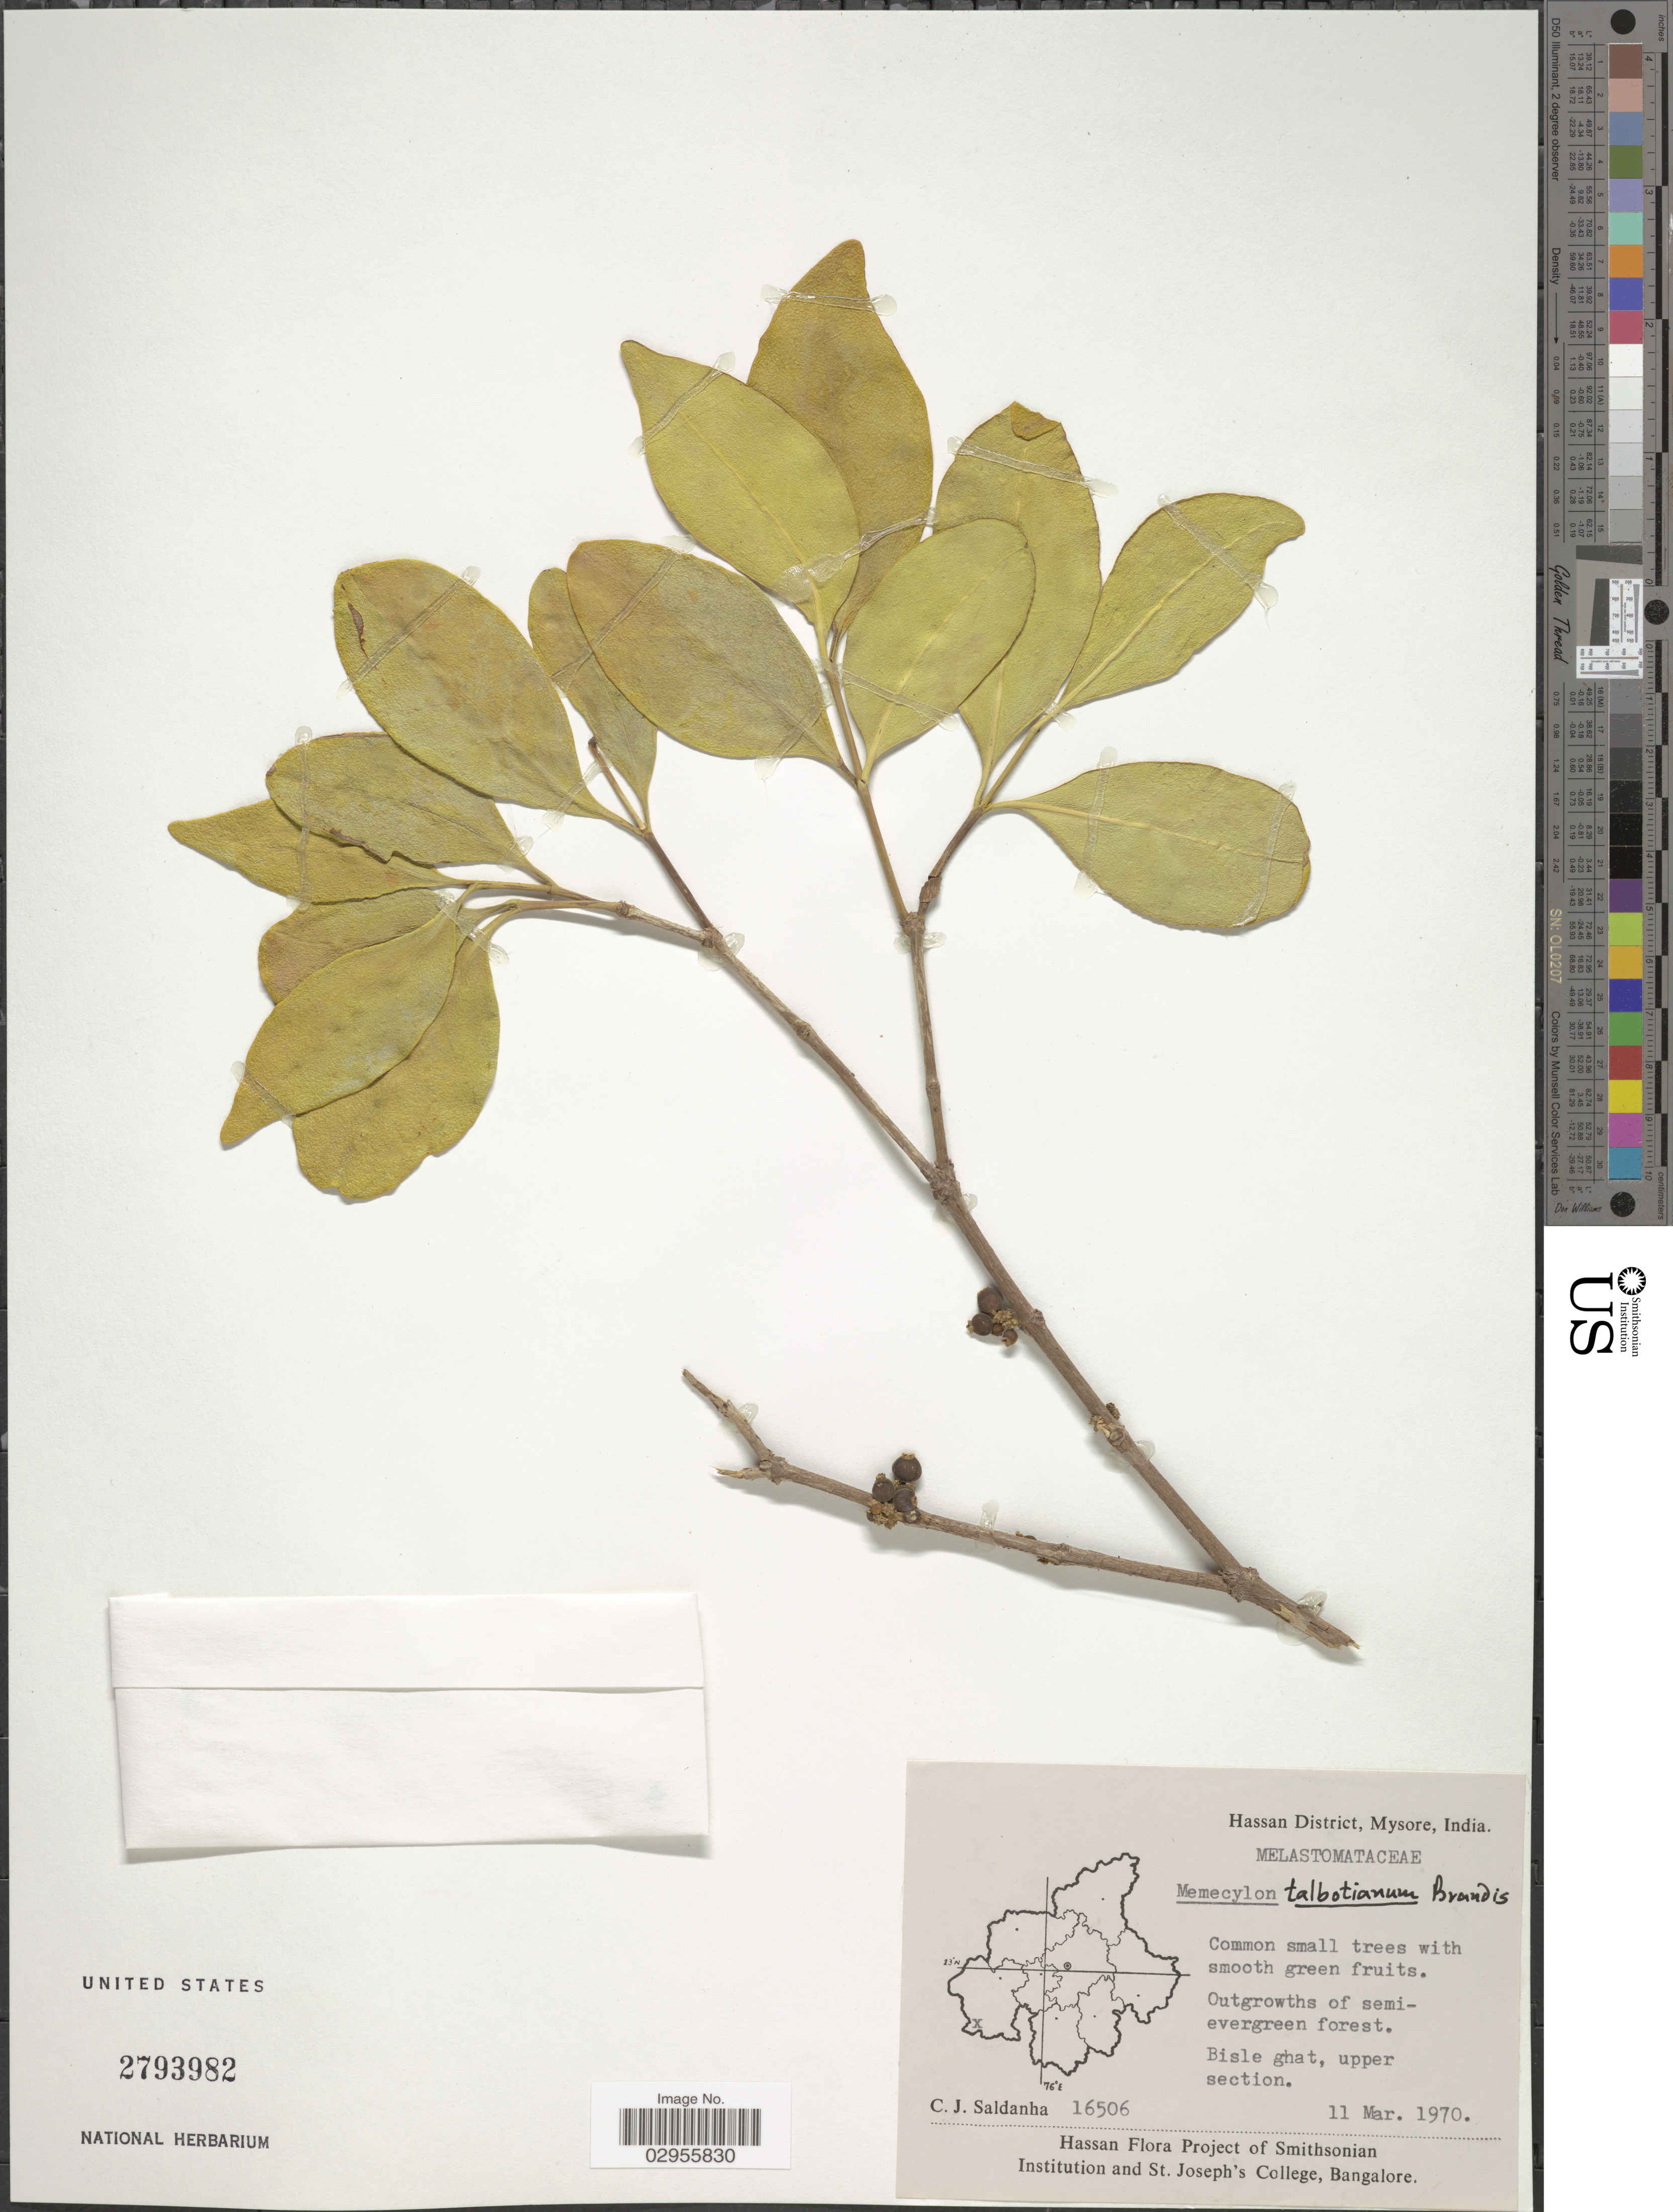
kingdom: Plantae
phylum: Tracheophyta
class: Magnoliopsida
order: Myrtales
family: Melastomataceae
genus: Memecylon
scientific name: Memecylon talbotianum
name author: Brandis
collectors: C. J. Saldanha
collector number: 16506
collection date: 1970-03-11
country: India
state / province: Karnataka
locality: Hassan District, Mysore. Bisle ghat, upper section.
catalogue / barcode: US 2793982